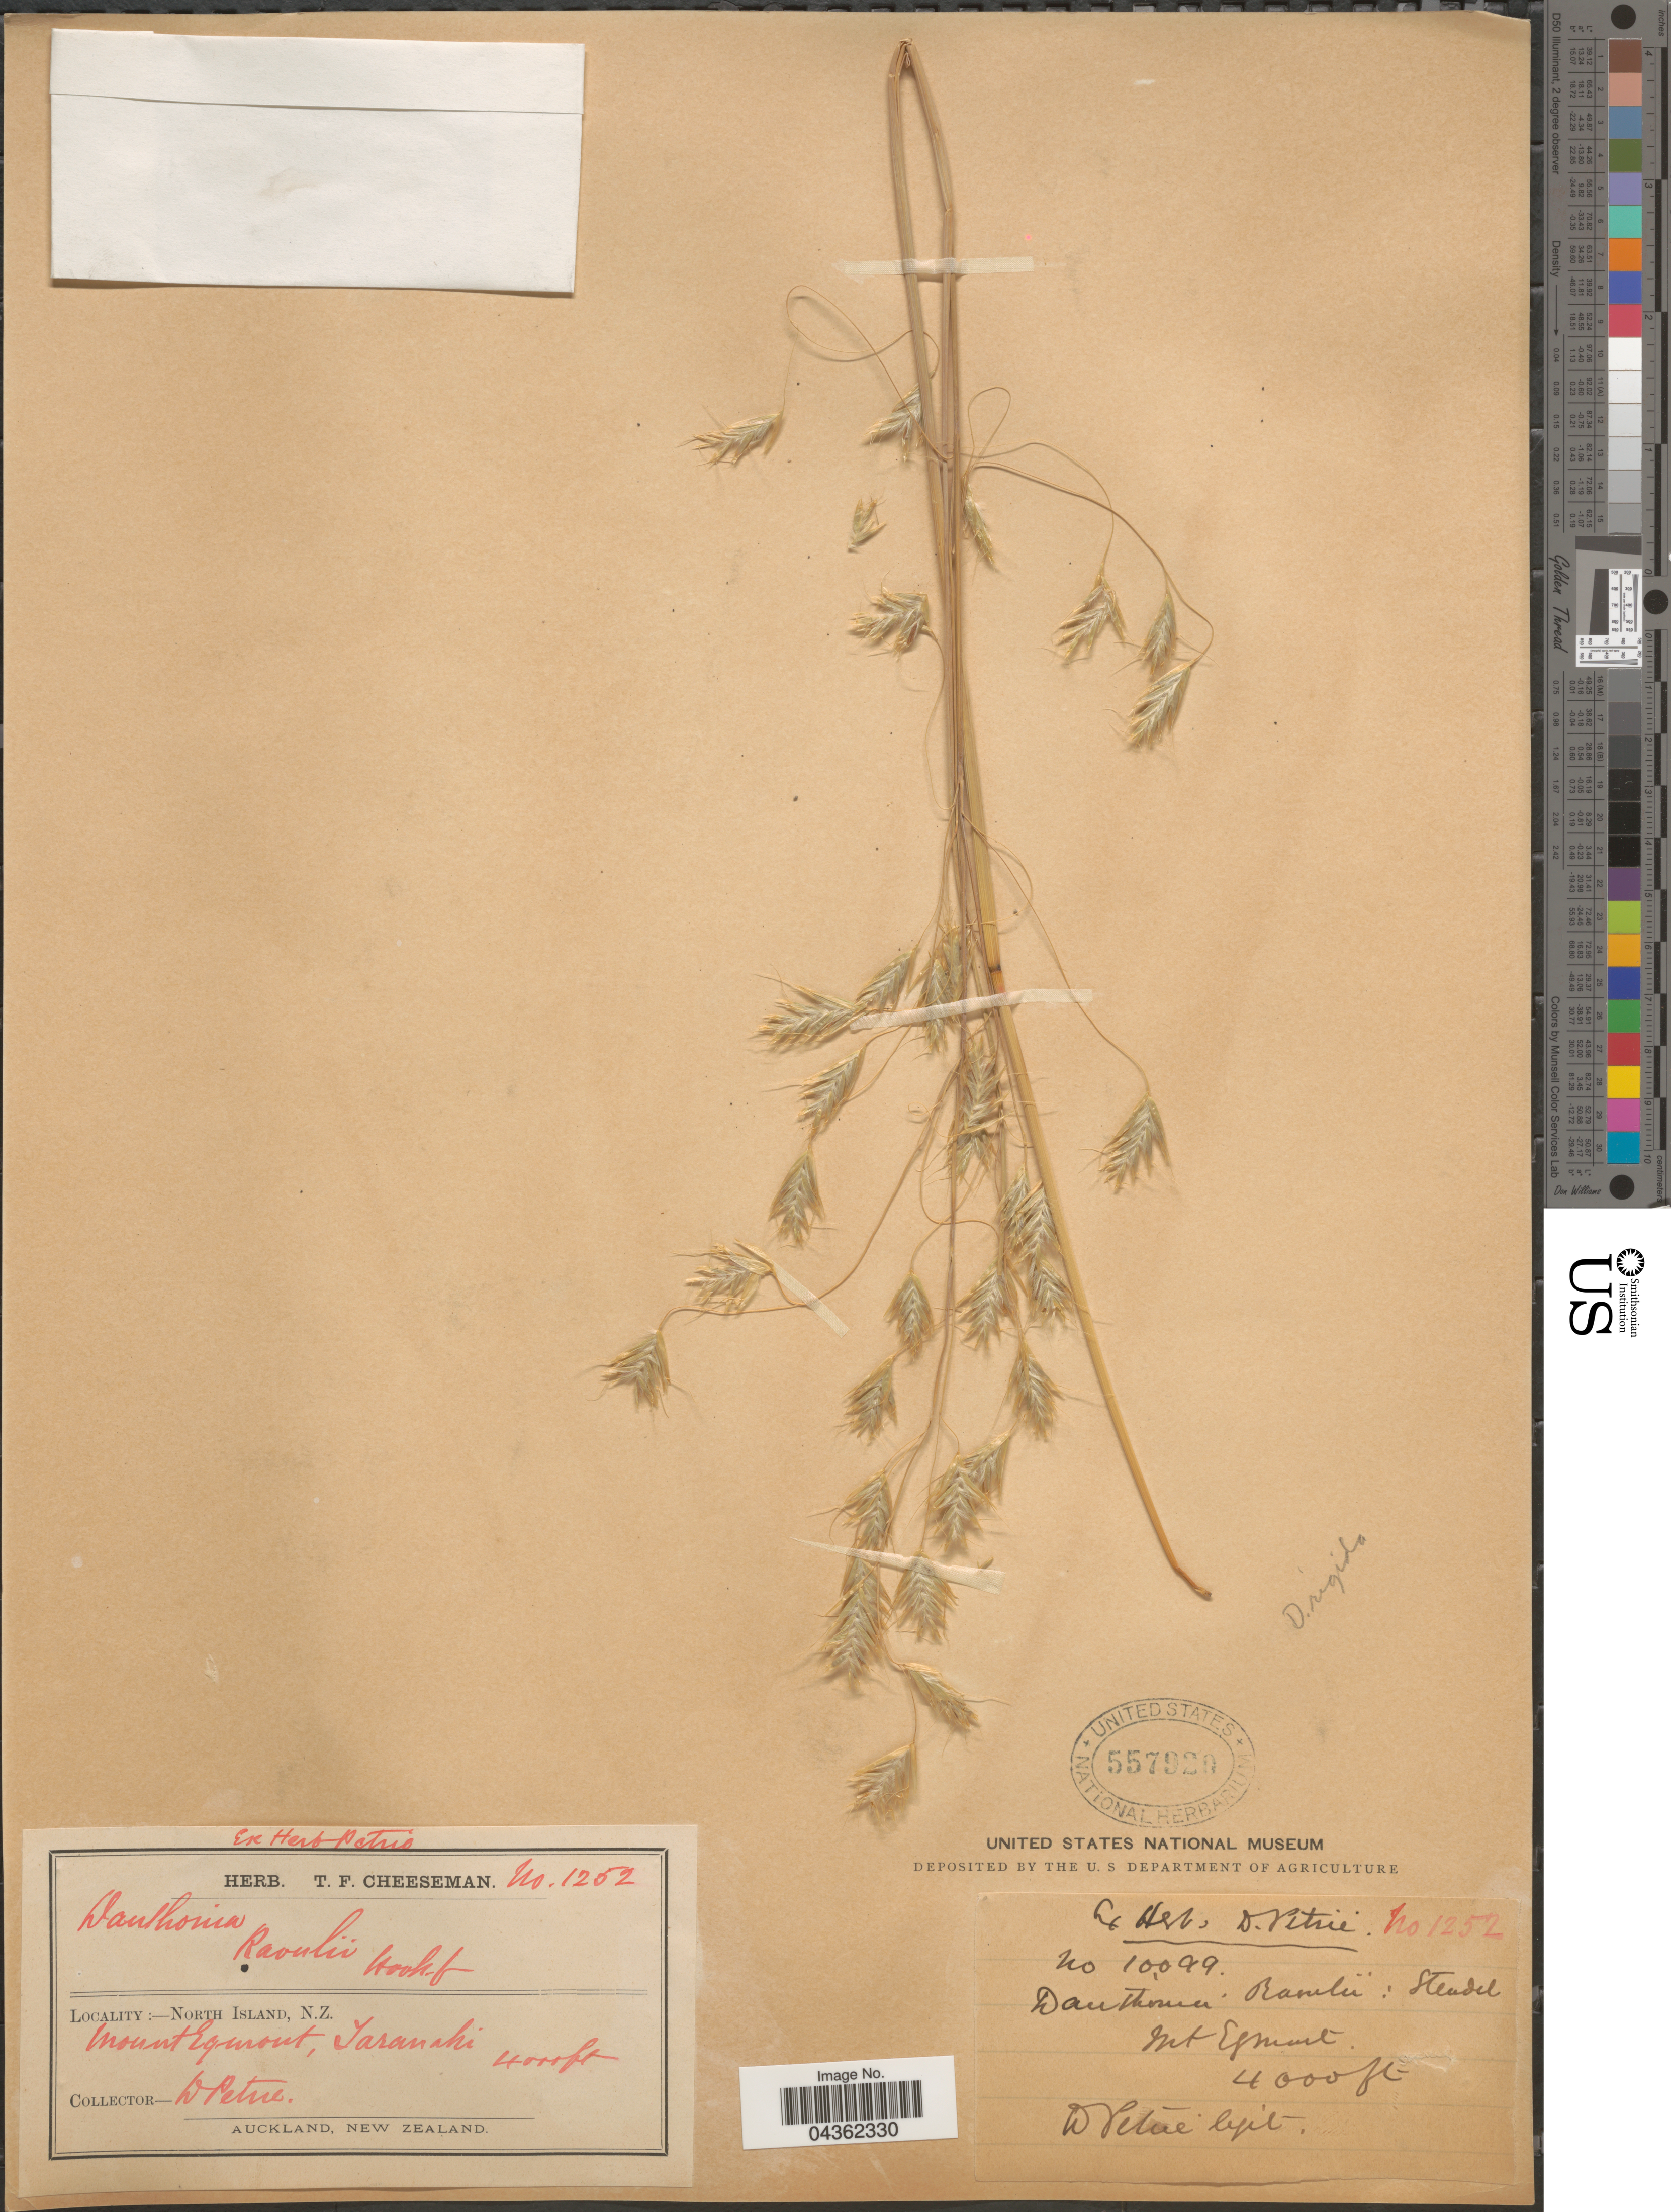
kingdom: Plantae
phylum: Tracheophyta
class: Liliopsida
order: Poales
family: Poaceae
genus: Chionochloa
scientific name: Chionochloa rigida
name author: (Raoul) Zotov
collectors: D. Petrie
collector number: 1252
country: New Zealand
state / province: Taranaki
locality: North Island. Mount Egmont, Taranaki.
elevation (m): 1219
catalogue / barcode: US 557920